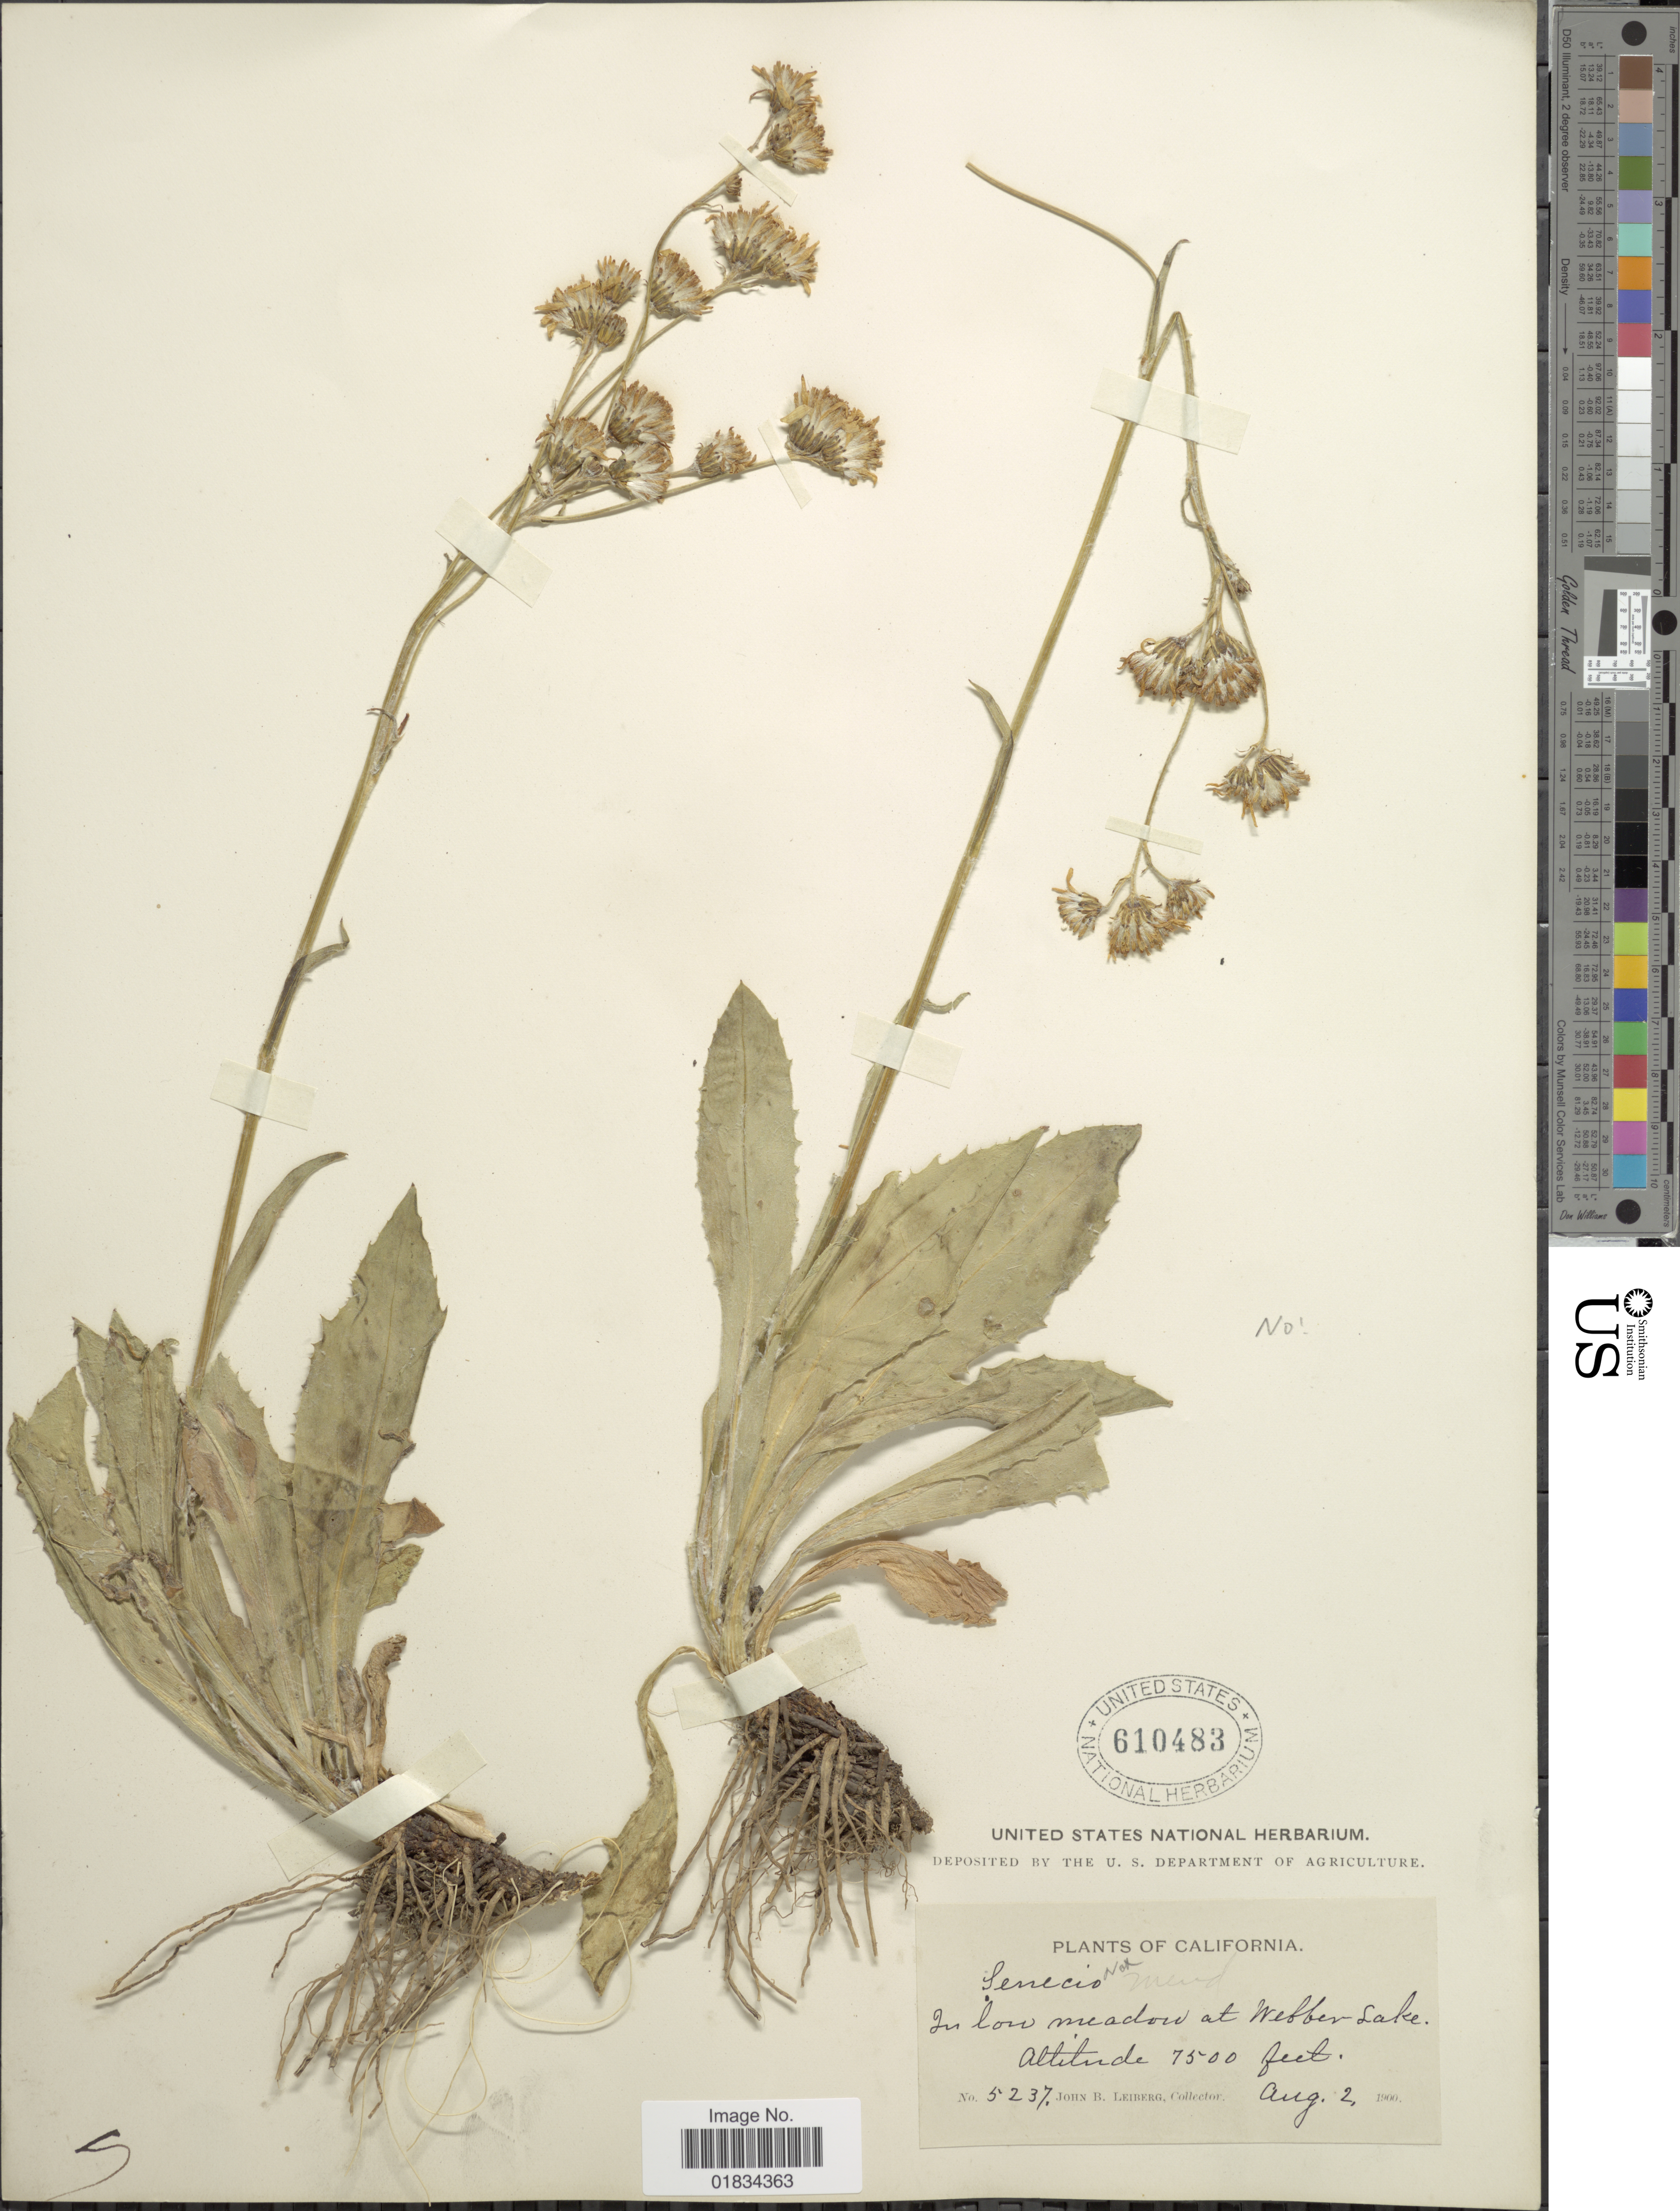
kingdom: Plantae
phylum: Tracheophyta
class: Magnoliopsida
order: Asterales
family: Asteraceae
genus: Senecio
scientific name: Senecio integerrimus var. major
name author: (A. Gray) Cronq.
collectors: J. B. Leiberg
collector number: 5237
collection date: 1900-08-02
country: United States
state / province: California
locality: At Webber Lake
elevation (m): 2286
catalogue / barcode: US 610483